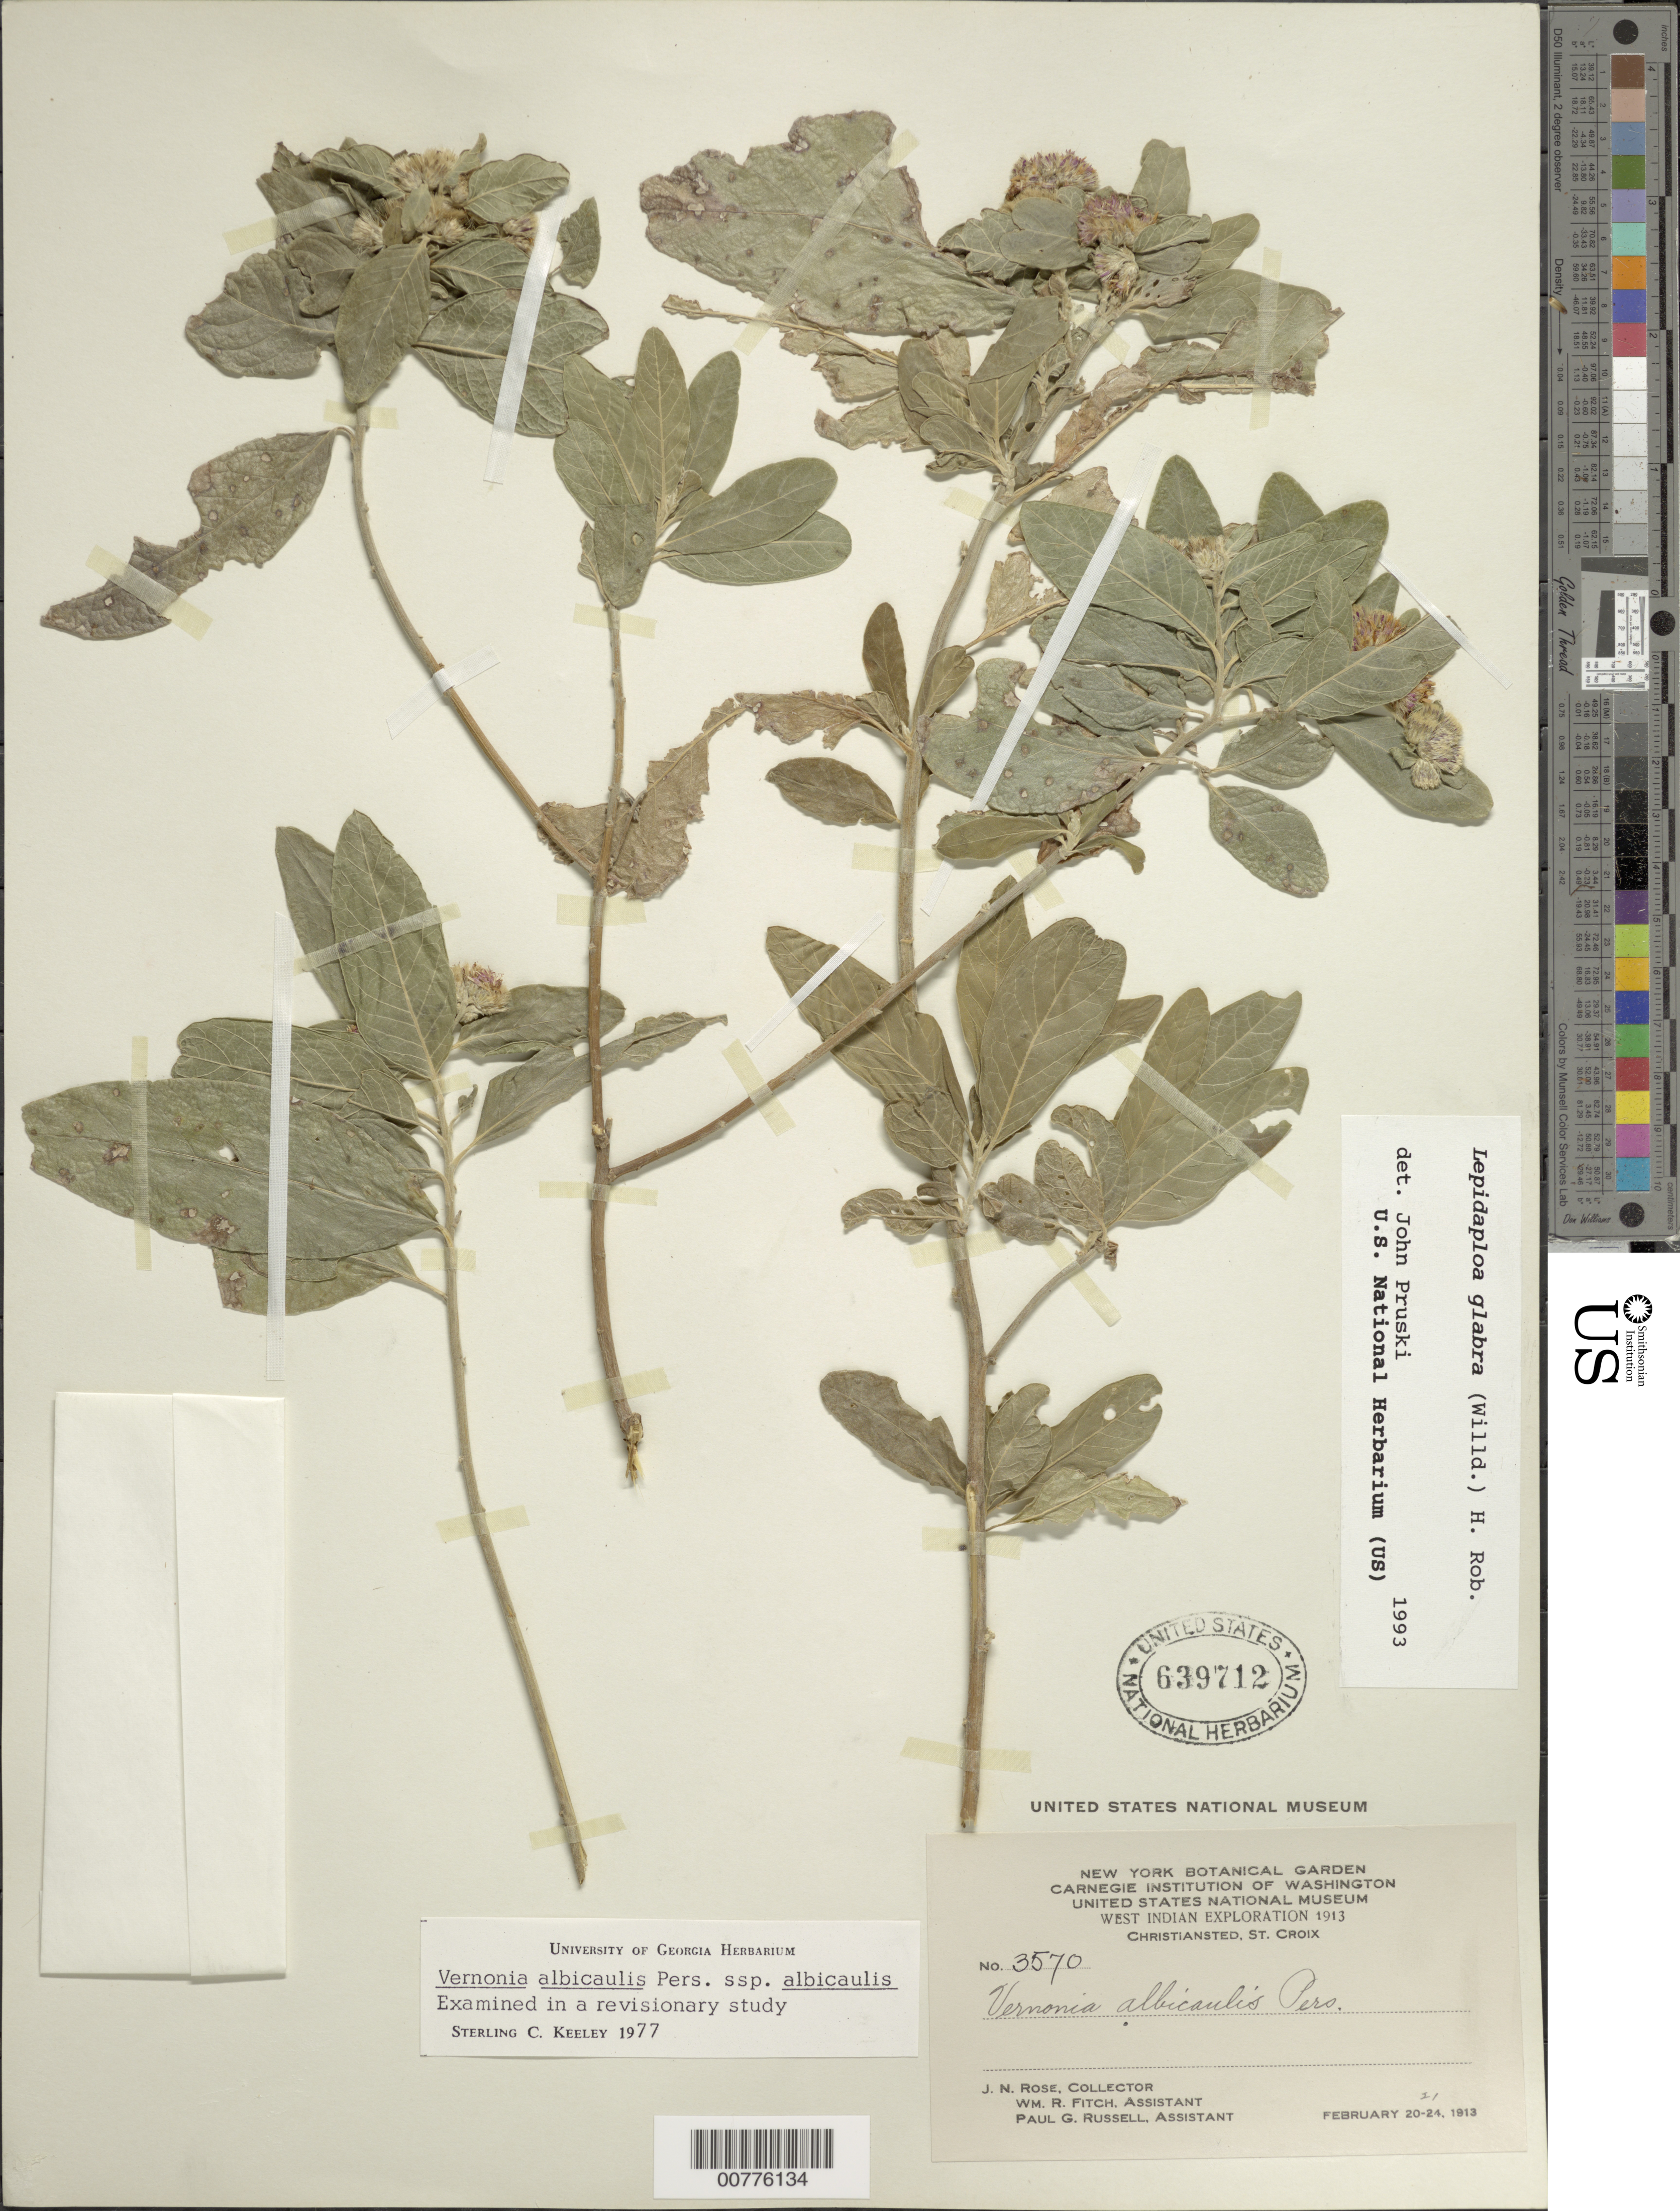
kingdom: Plantae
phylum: Tracheophyta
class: Magnoliopsida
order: Asterales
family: Asteraceae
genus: Lepidaploa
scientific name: Lepidaploa glabra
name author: (Willd.) H. Rob.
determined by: Pruski, J. F.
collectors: J. N. Rose, W. R. Fitch & P. G. Russell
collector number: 3570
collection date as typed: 20 Feb 1913 to 24 Feb 1913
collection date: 1913-02-20/1913-02-24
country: U.S. Virgin Islands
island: St. Croix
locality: Christiansted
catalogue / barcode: US 639712